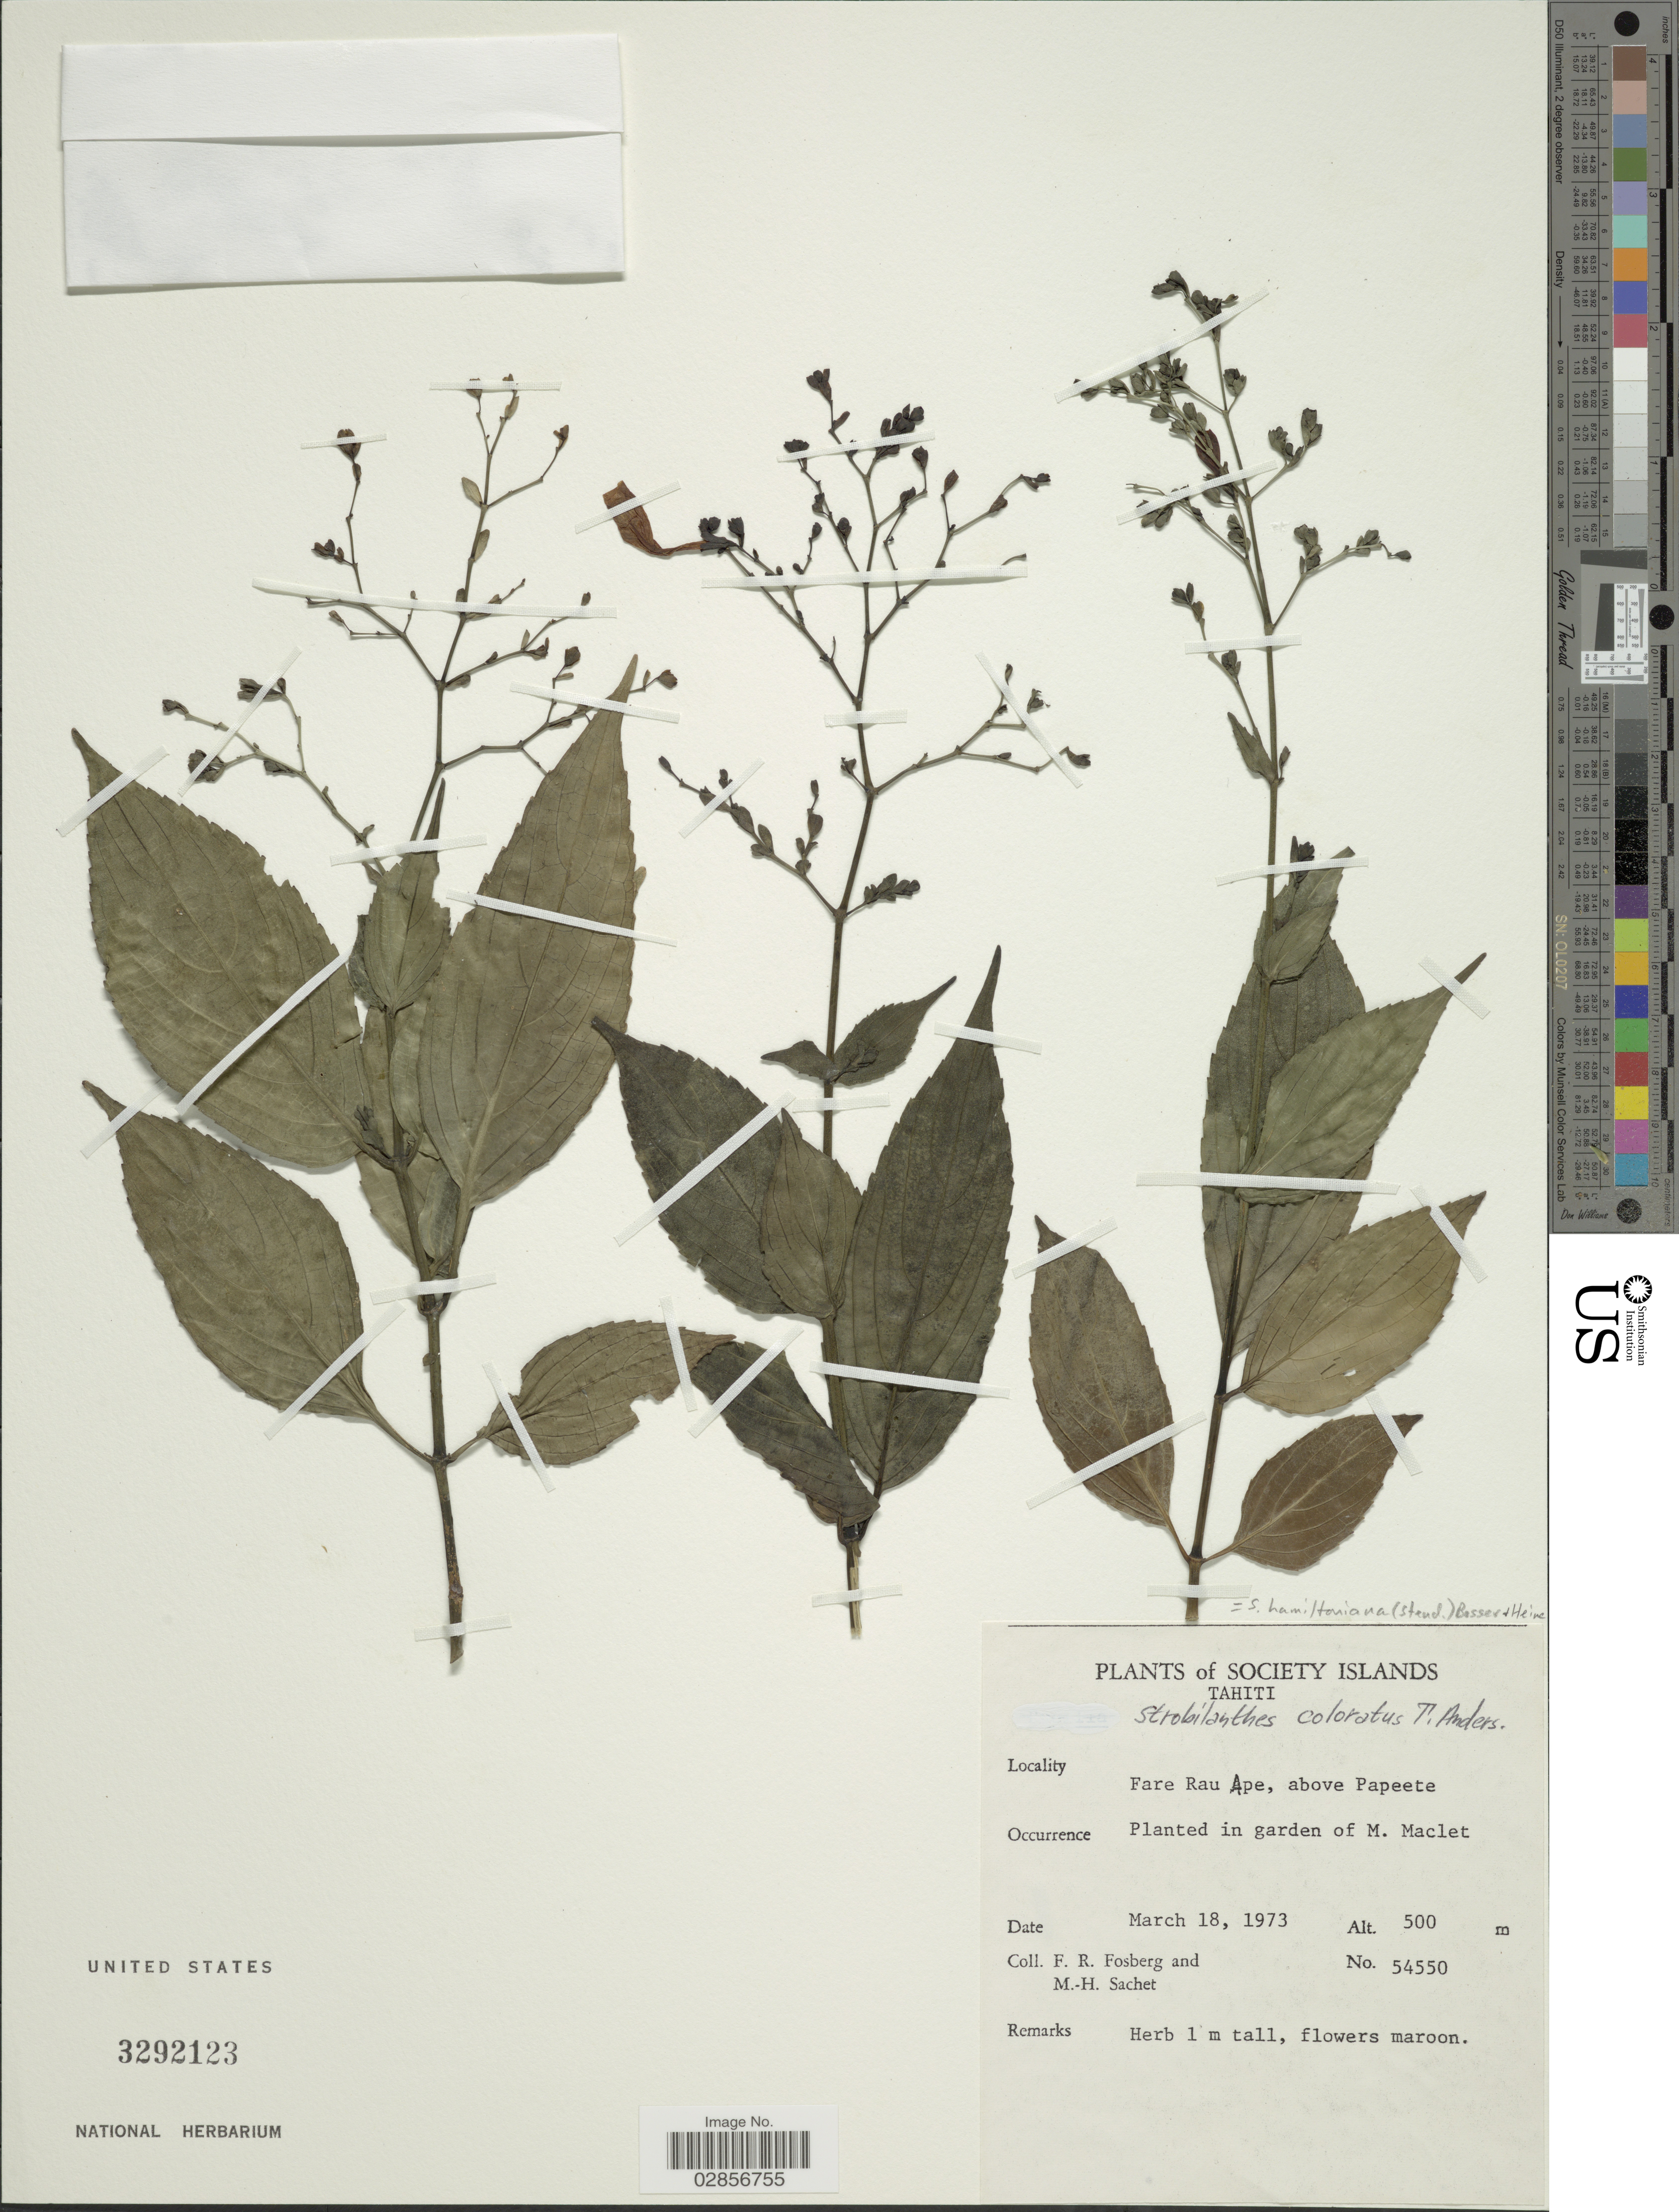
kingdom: Plantae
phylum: Tracheophyta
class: Magnoliopsida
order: Lamiales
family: Acanthaceae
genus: Strobilanthes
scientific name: Strobilanthes hamiltoniana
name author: (Steud.) Bosser & Heine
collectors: F. R. Fosberg & M.-H. Sachet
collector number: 54550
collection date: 1973-03-18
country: French Polynesia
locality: Society Islands. Tahiti. Fare Rau Ape, above Papeete. In garden of M. Maclet.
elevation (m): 500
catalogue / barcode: US 3292123